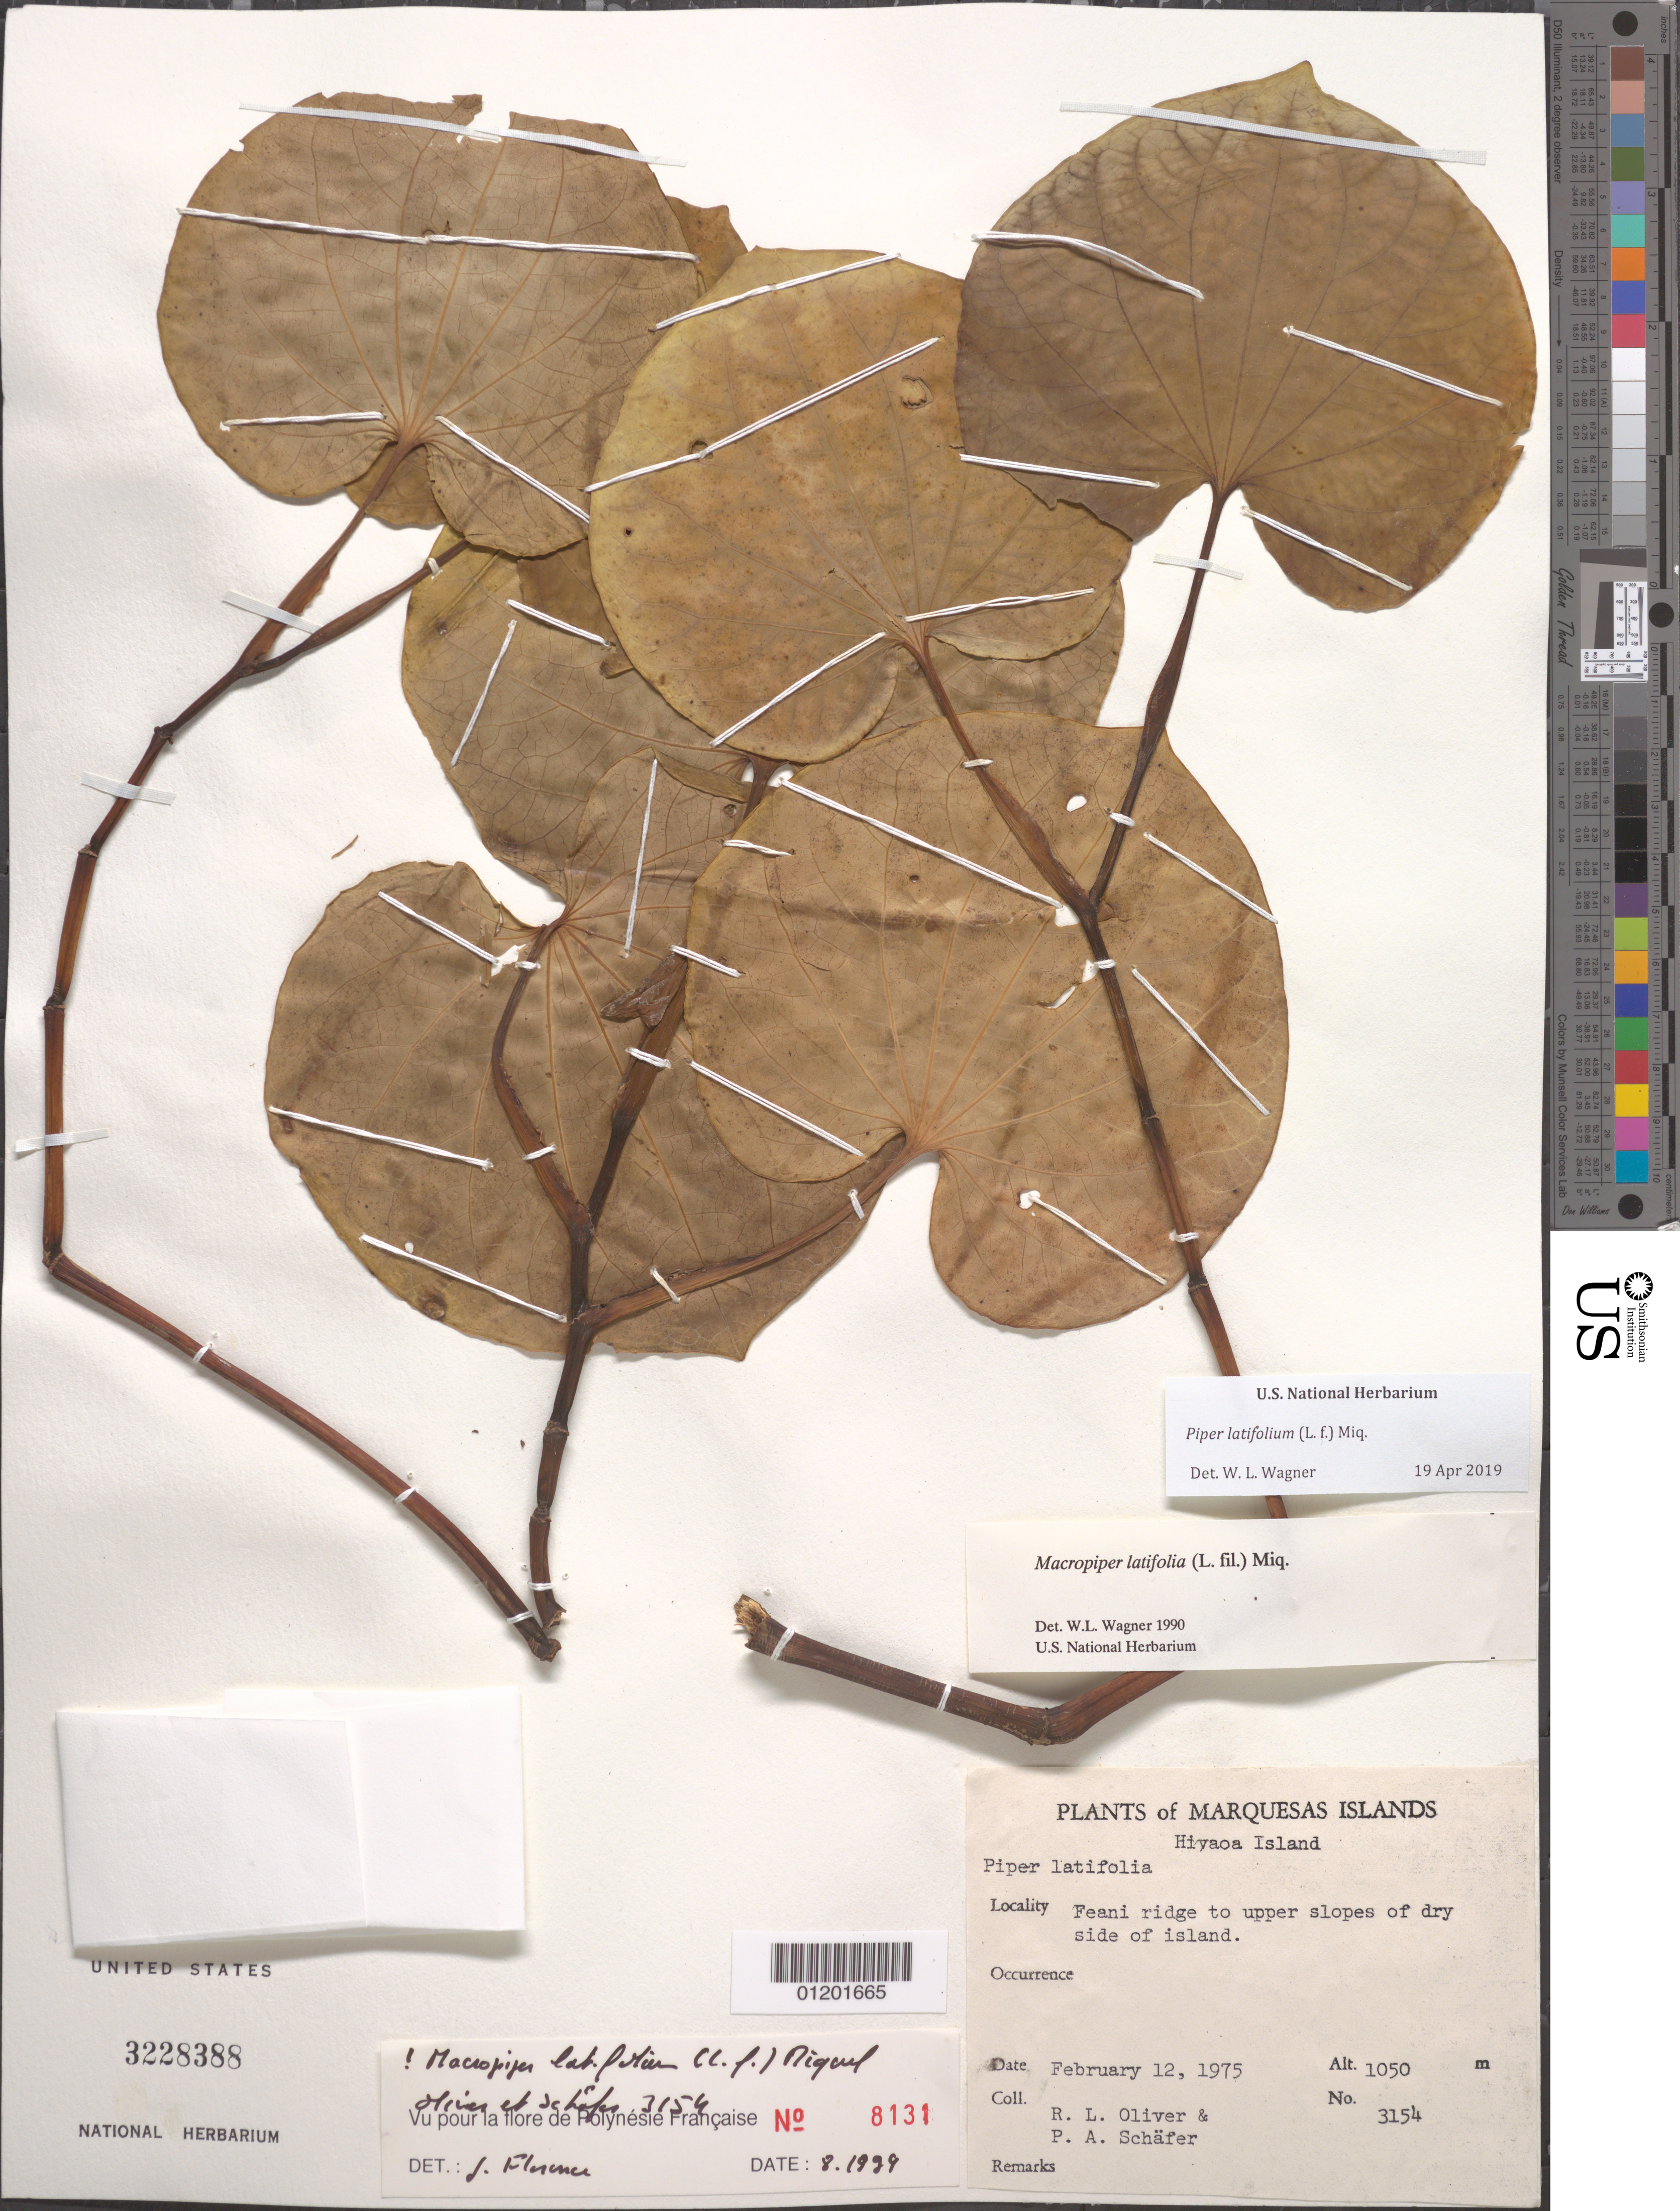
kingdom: Plantae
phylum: Tracheophyta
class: Magnoliopsida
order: Piperales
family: Piperaceae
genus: Piper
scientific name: Piper latifolium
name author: L. f.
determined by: Wagner, W. L., (BOT), Smithsonian Institution - National Museum of Natural History (UNITED STATES)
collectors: R. L. Oliver & P. A. Schäfer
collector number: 3154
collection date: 1975-02-12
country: French Polynesia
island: Hiva Oa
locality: Feani ridge to upper slopes of dry side of island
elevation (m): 1050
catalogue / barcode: US 3228388